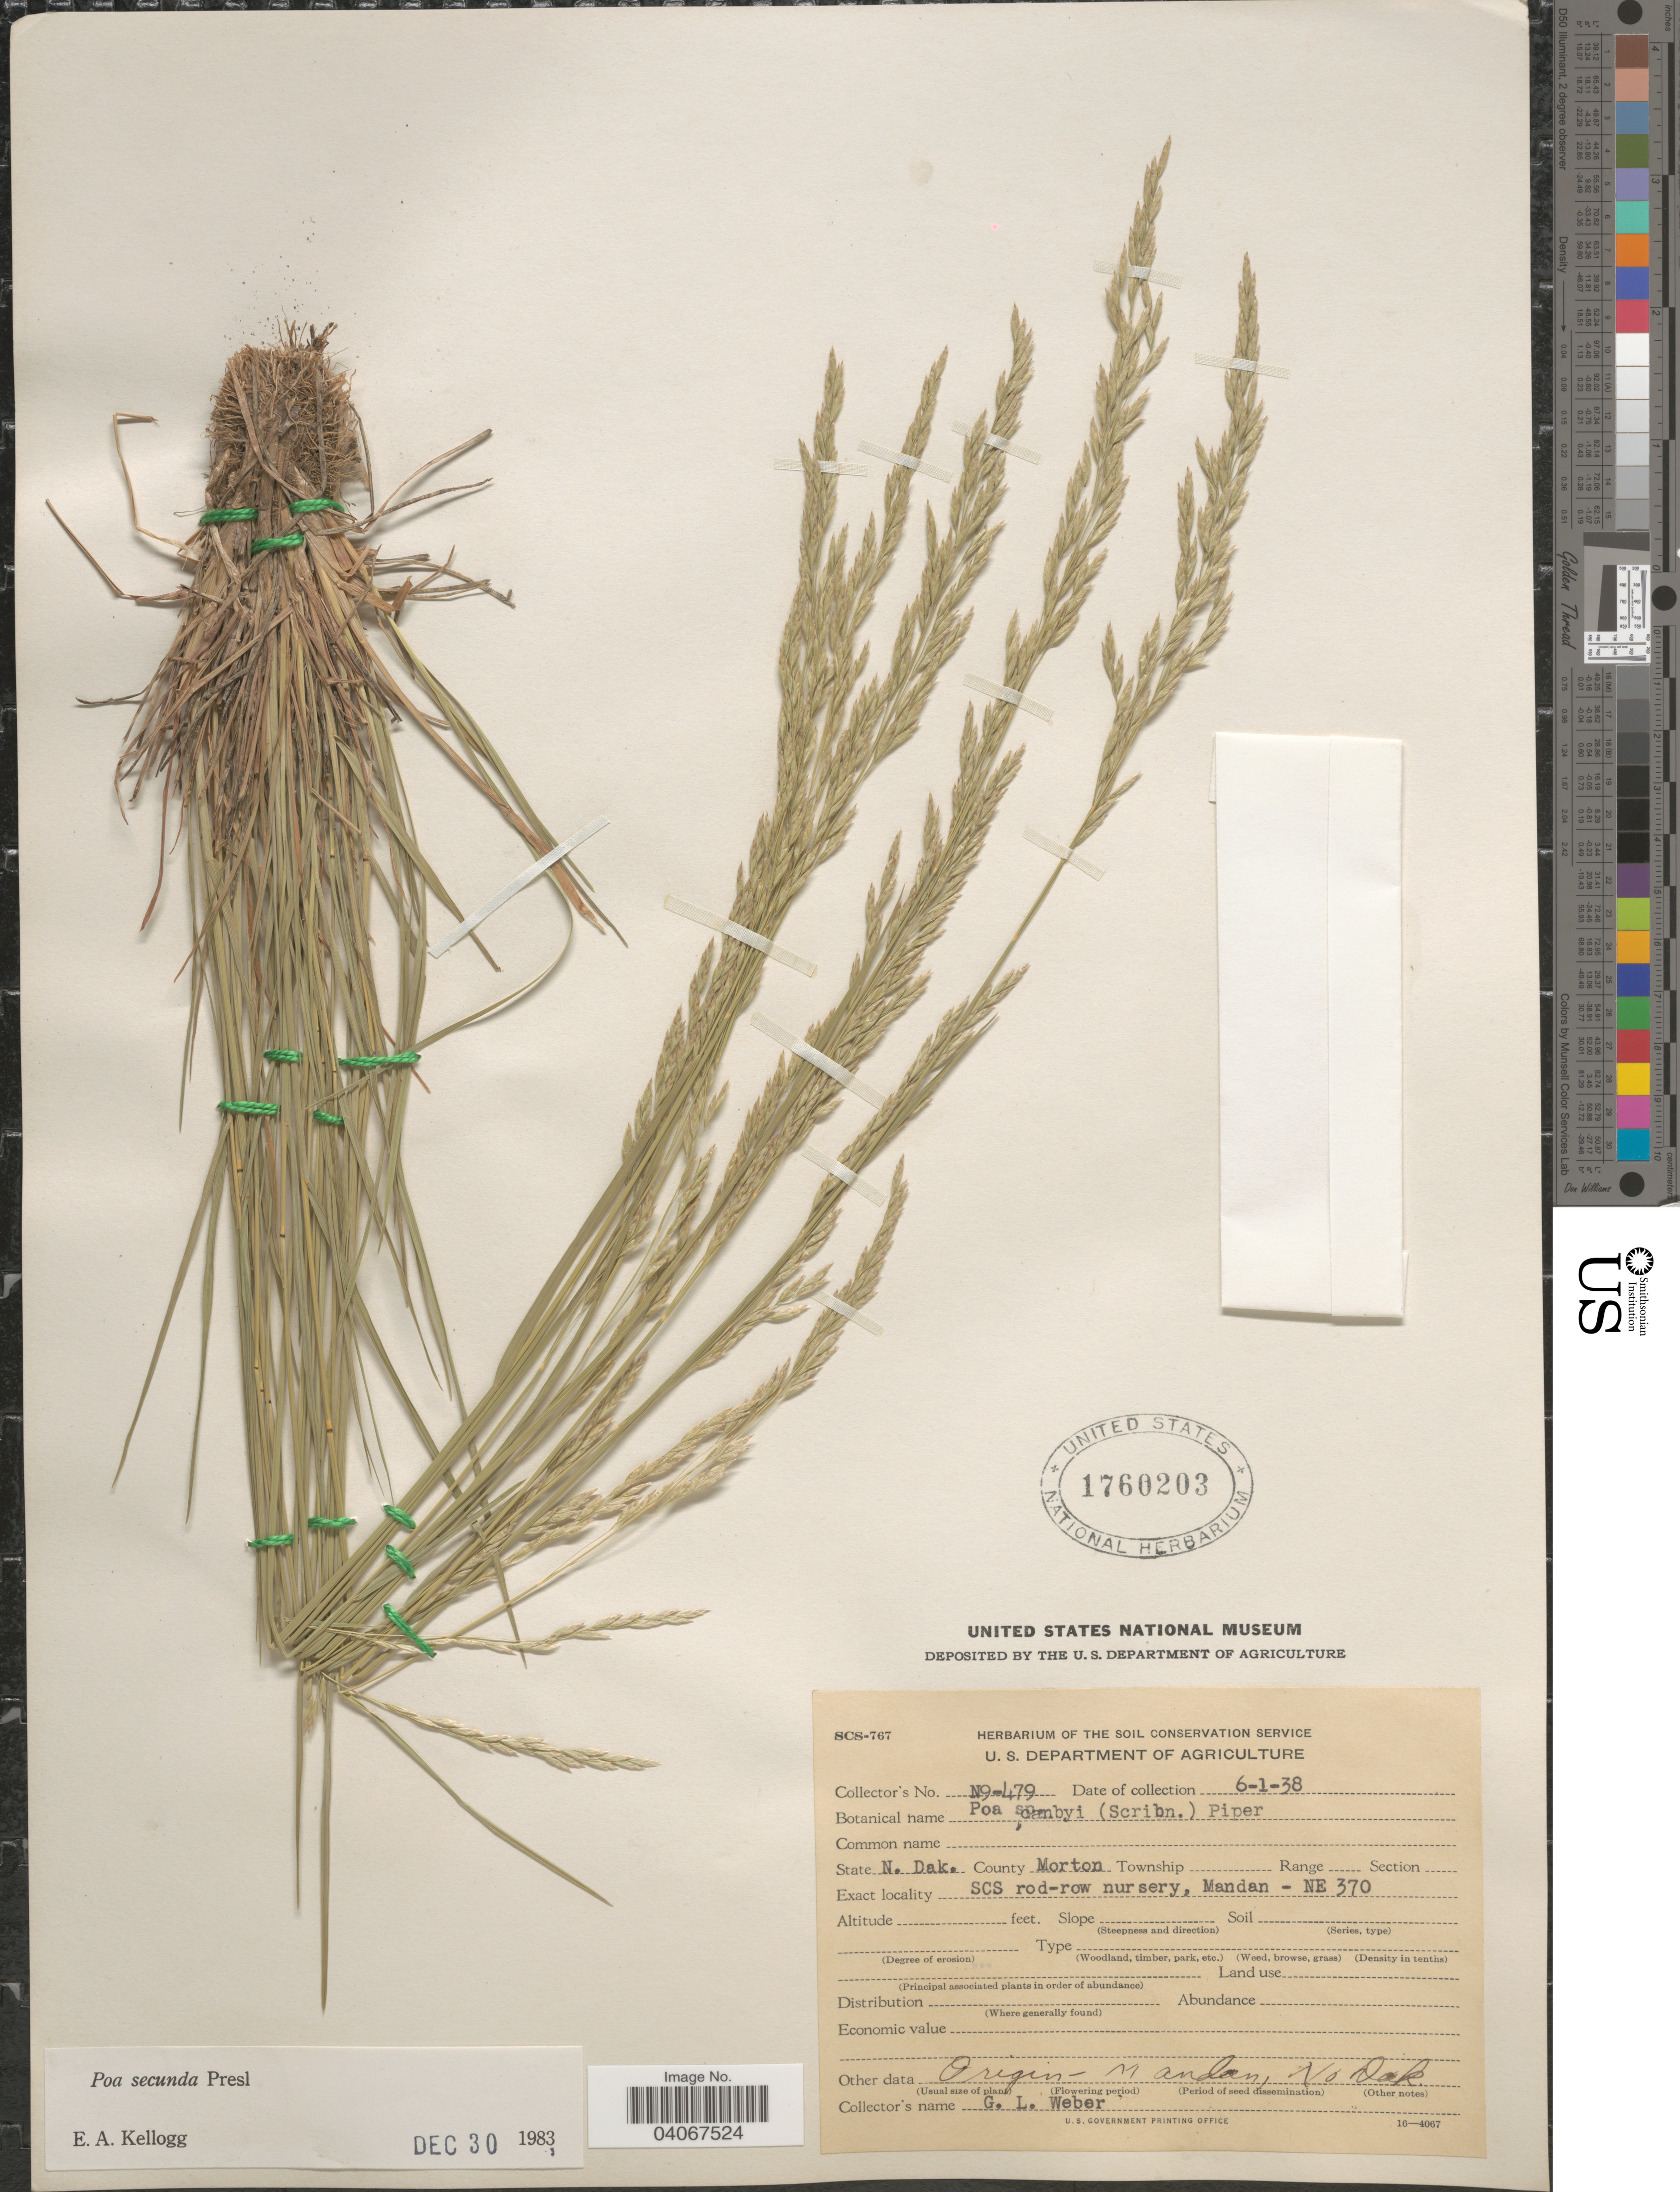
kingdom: Plantae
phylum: Tracheophyta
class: Liliopsida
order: Poales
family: Poaceae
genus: Poa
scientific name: Poa secunda subsp. secunda var. secunda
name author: J. Presl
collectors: G. Weber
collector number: N9-479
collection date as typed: Transcribed d/m/y: 1/6/38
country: United States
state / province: North Dakota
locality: County Morton. SCS rod-row nursery, Mandan - NE 370.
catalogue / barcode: US 1760203